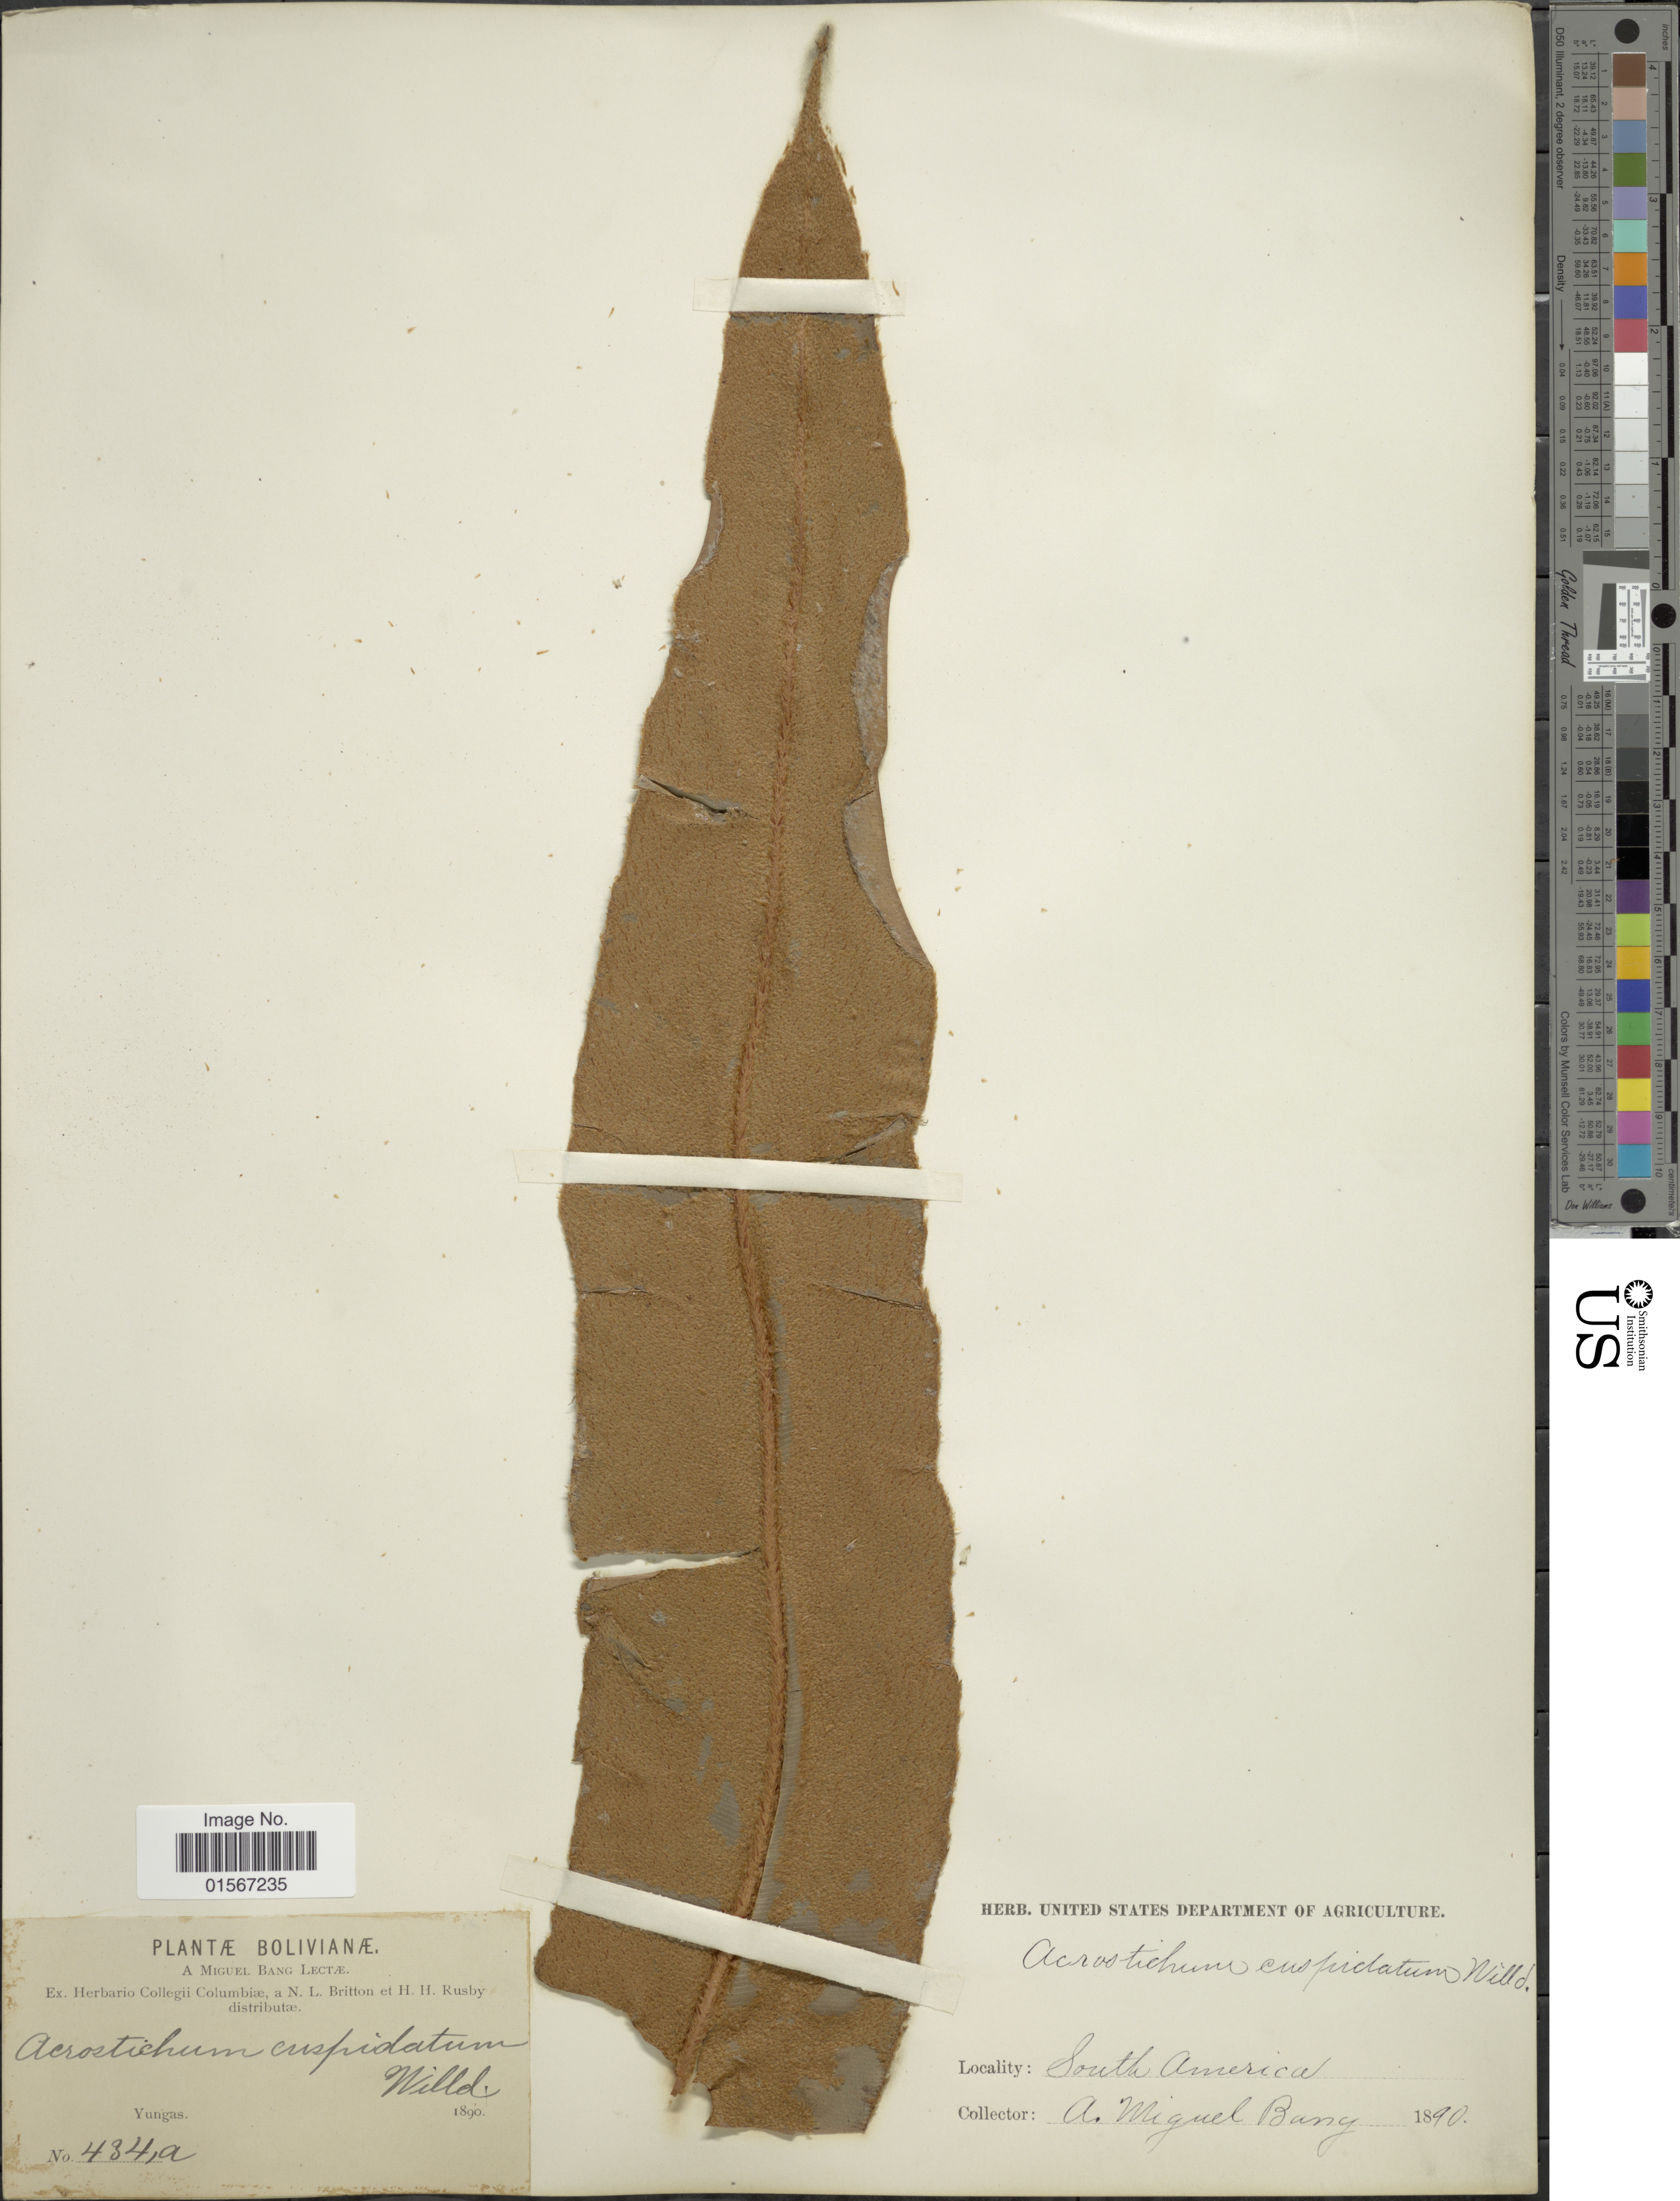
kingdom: Plantae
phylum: Tracheophyta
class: Polypodiopsida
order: Polypodiales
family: Dryopteridaceae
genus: Elaphoglossum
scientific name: Elaphoglossum orbignyanum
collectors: M. Bang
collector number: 434a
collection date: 1890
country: Bolivia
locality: Bolivianæ, Yungas, South America.